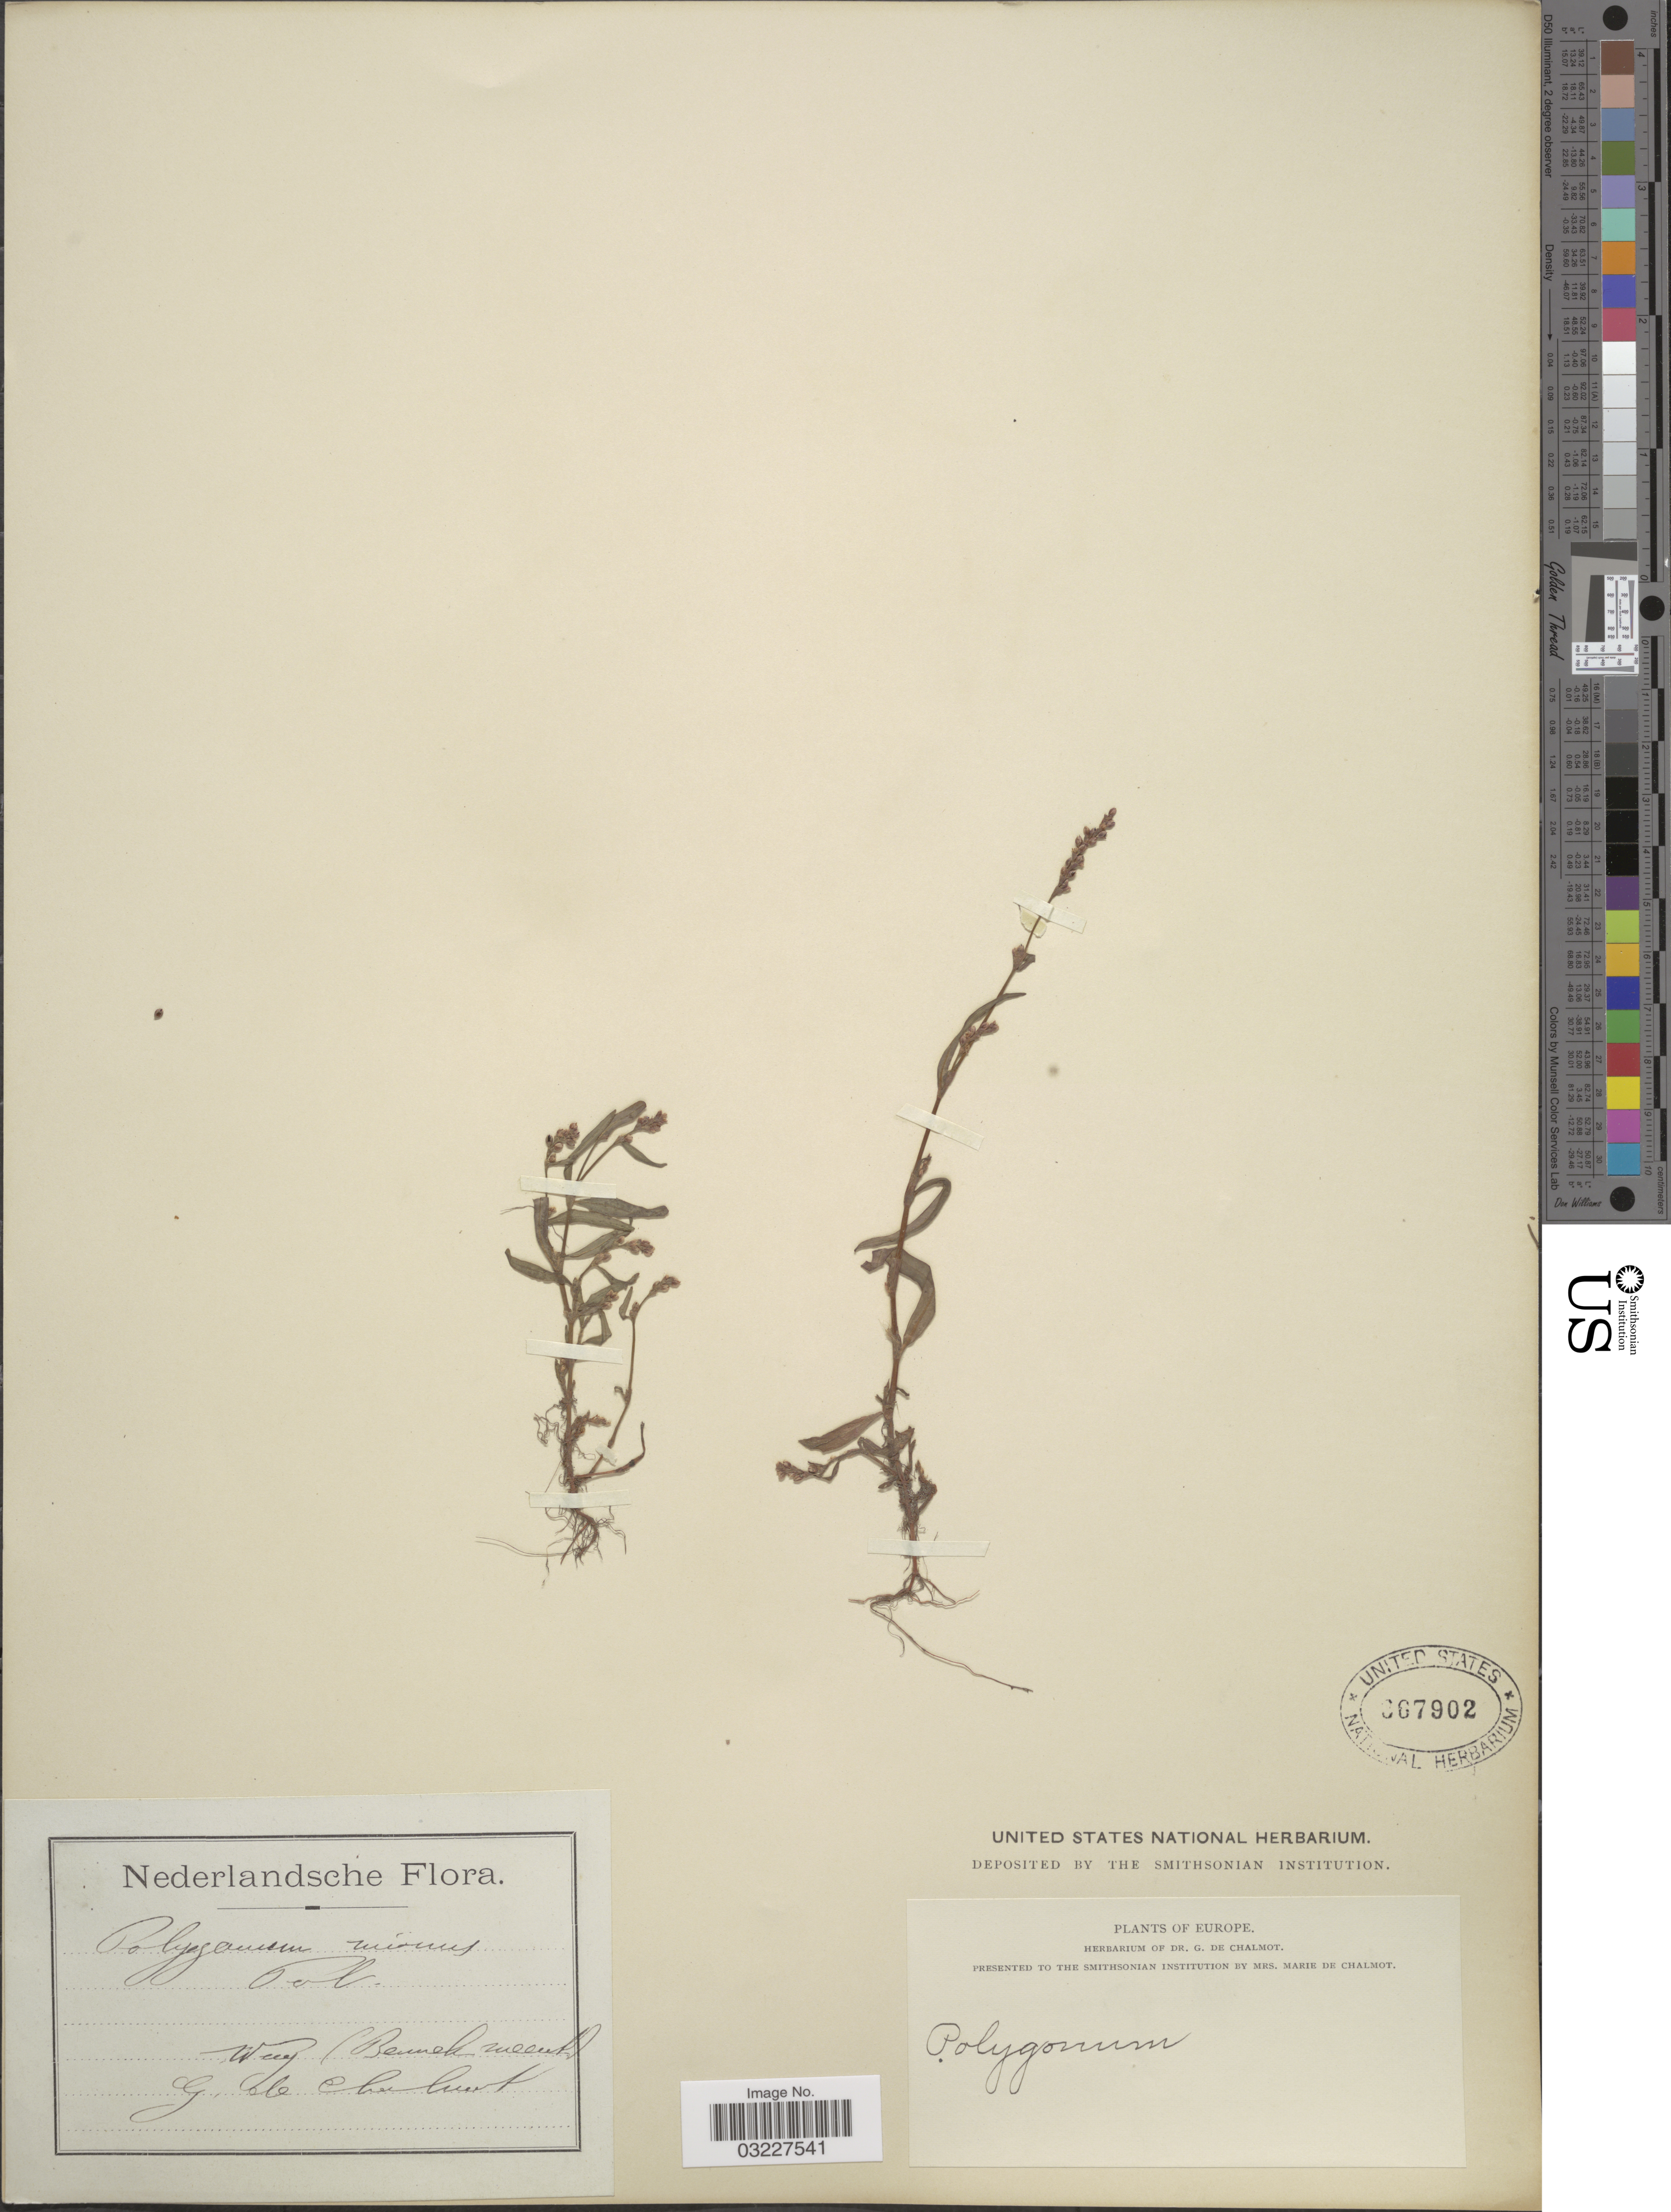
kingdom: Plantae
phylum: Tracheophyta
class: Magnoliopsida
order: Caryophyllales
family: Polygonaceae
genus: Polygonum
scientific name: Polygonum minus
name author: Huds.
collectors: G. de Chalmot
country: Netherlands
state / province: Gelderland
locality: Wag. (Bennek. meent [interpreted]).